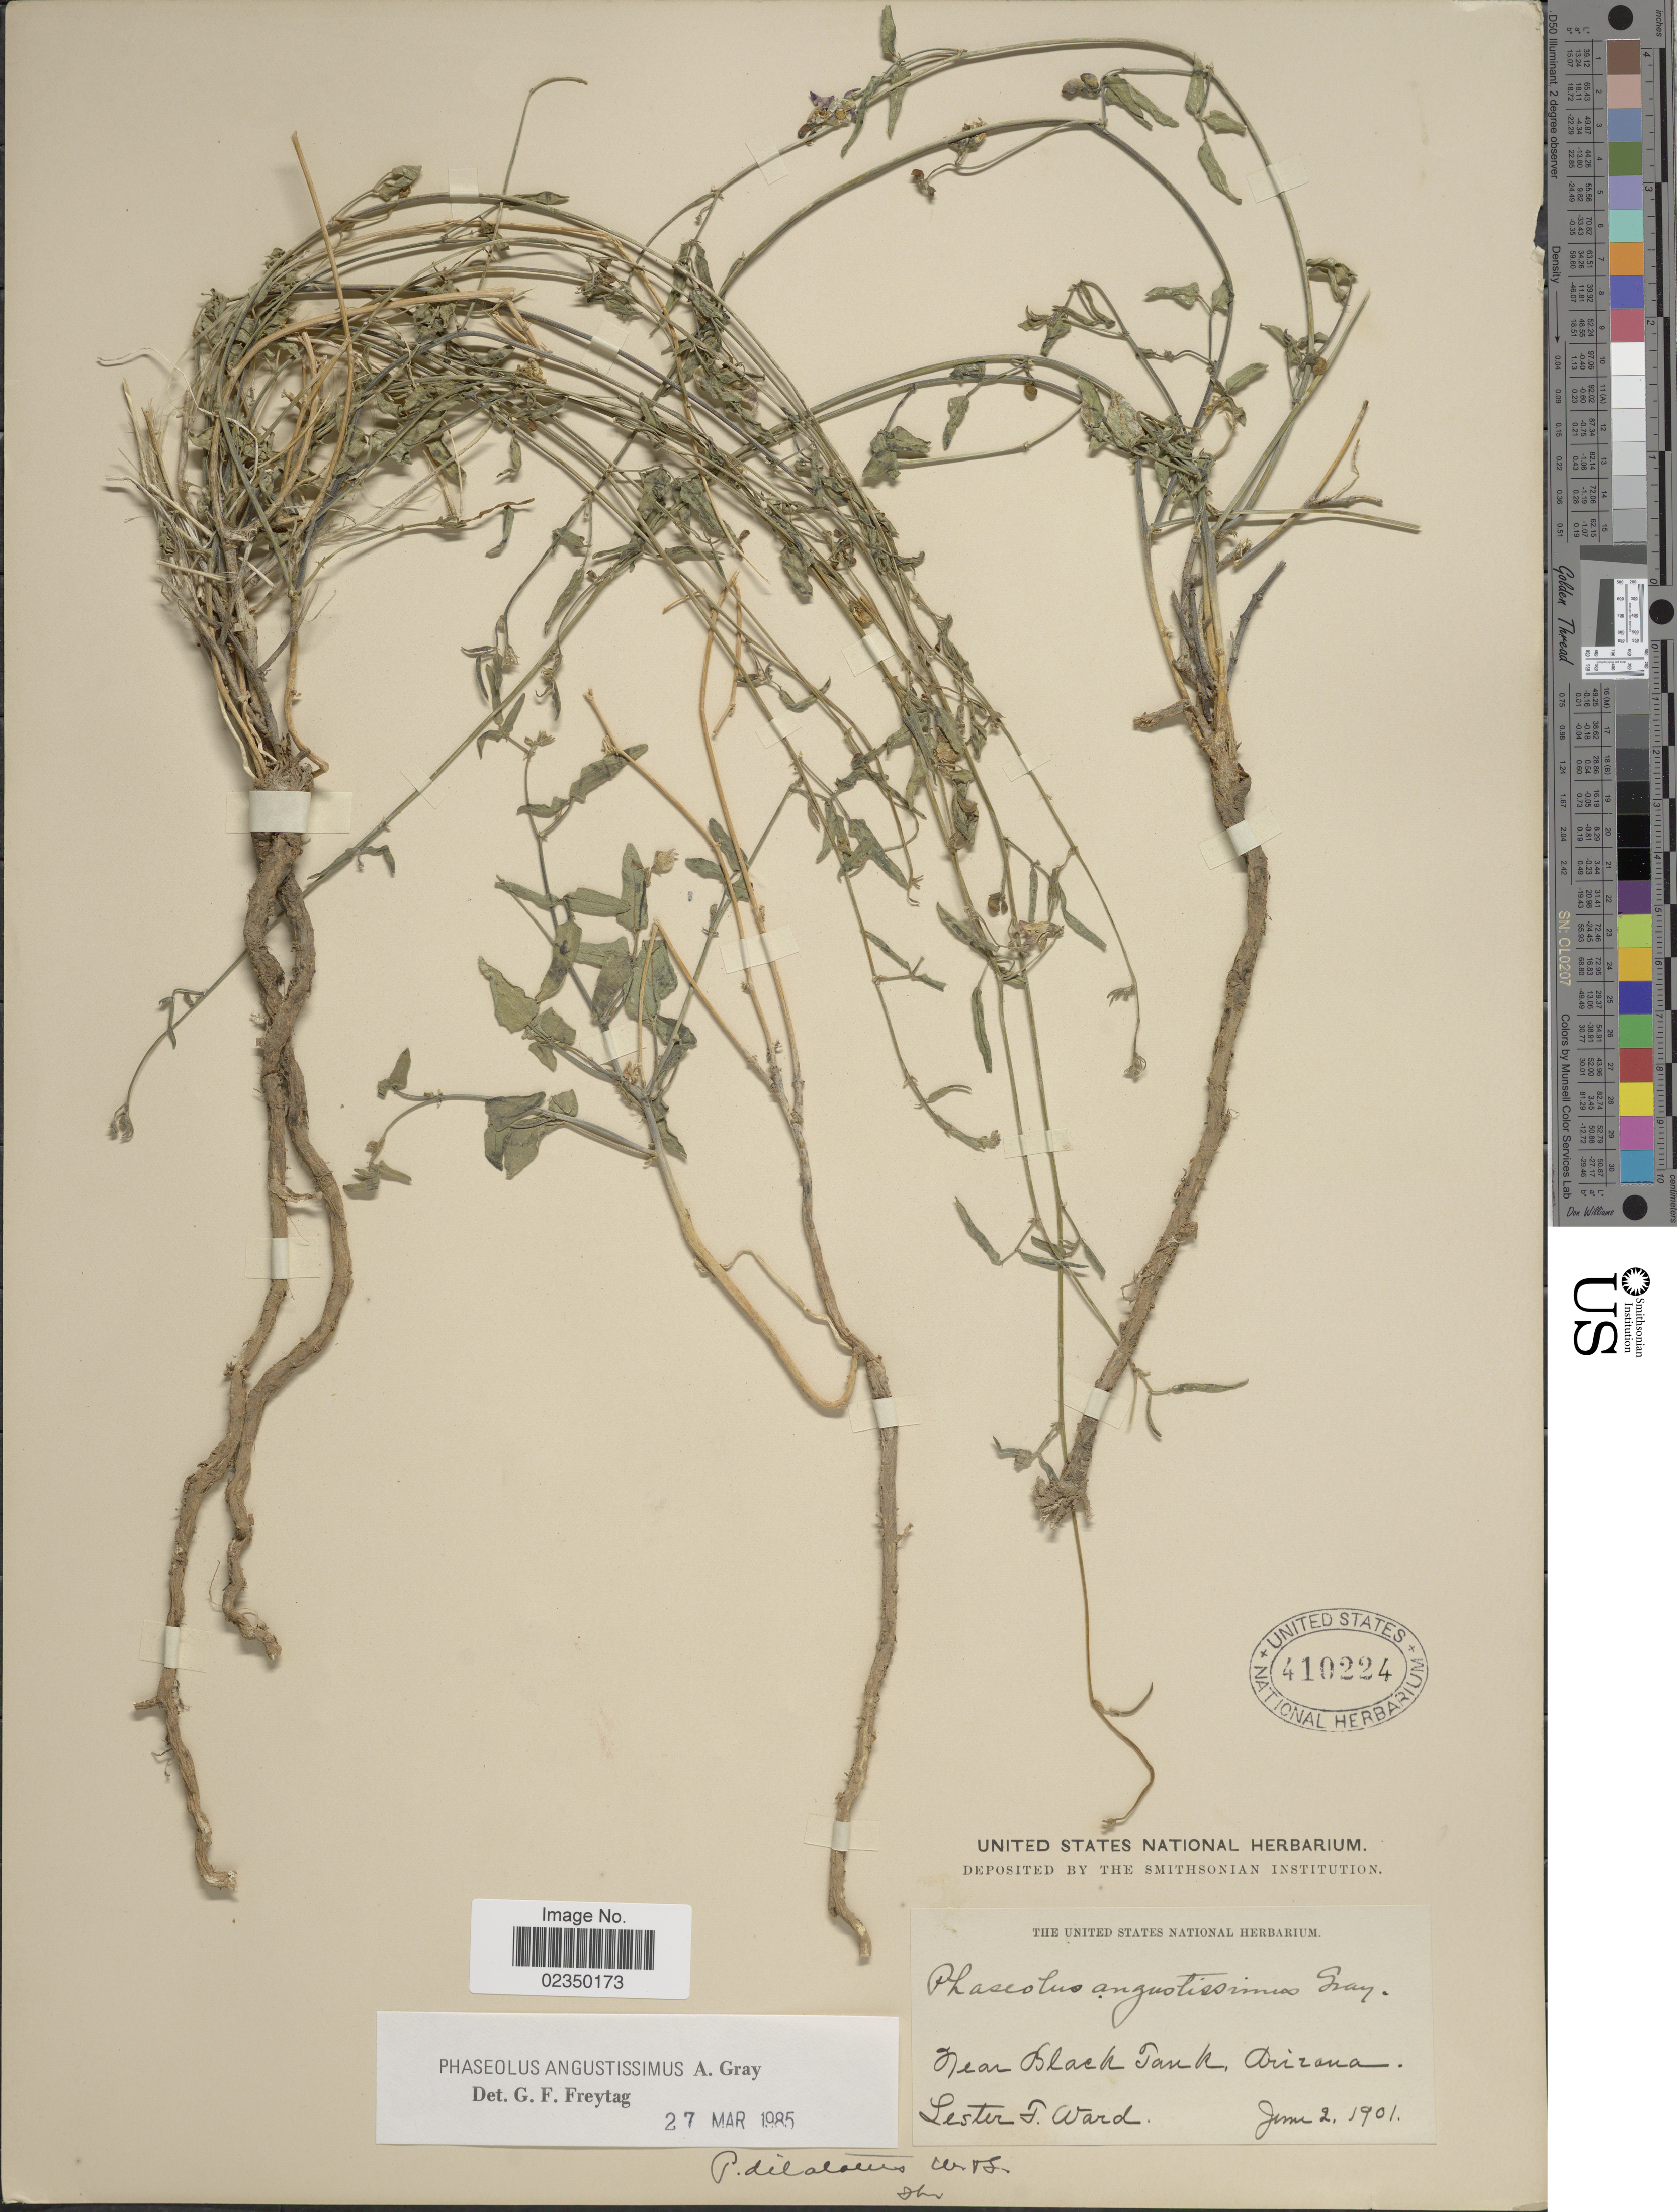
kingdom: Plantae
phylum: Tracheophyta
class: Magnoliopsida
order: Fabales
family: Fabaceae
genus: Phaseolus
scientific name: Phaseolus angustissimus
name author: A. Gray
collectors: L. F. Ward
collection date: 1901-06-02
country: United States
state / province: Arizona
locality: Near Black Tank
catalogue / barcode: US 410224